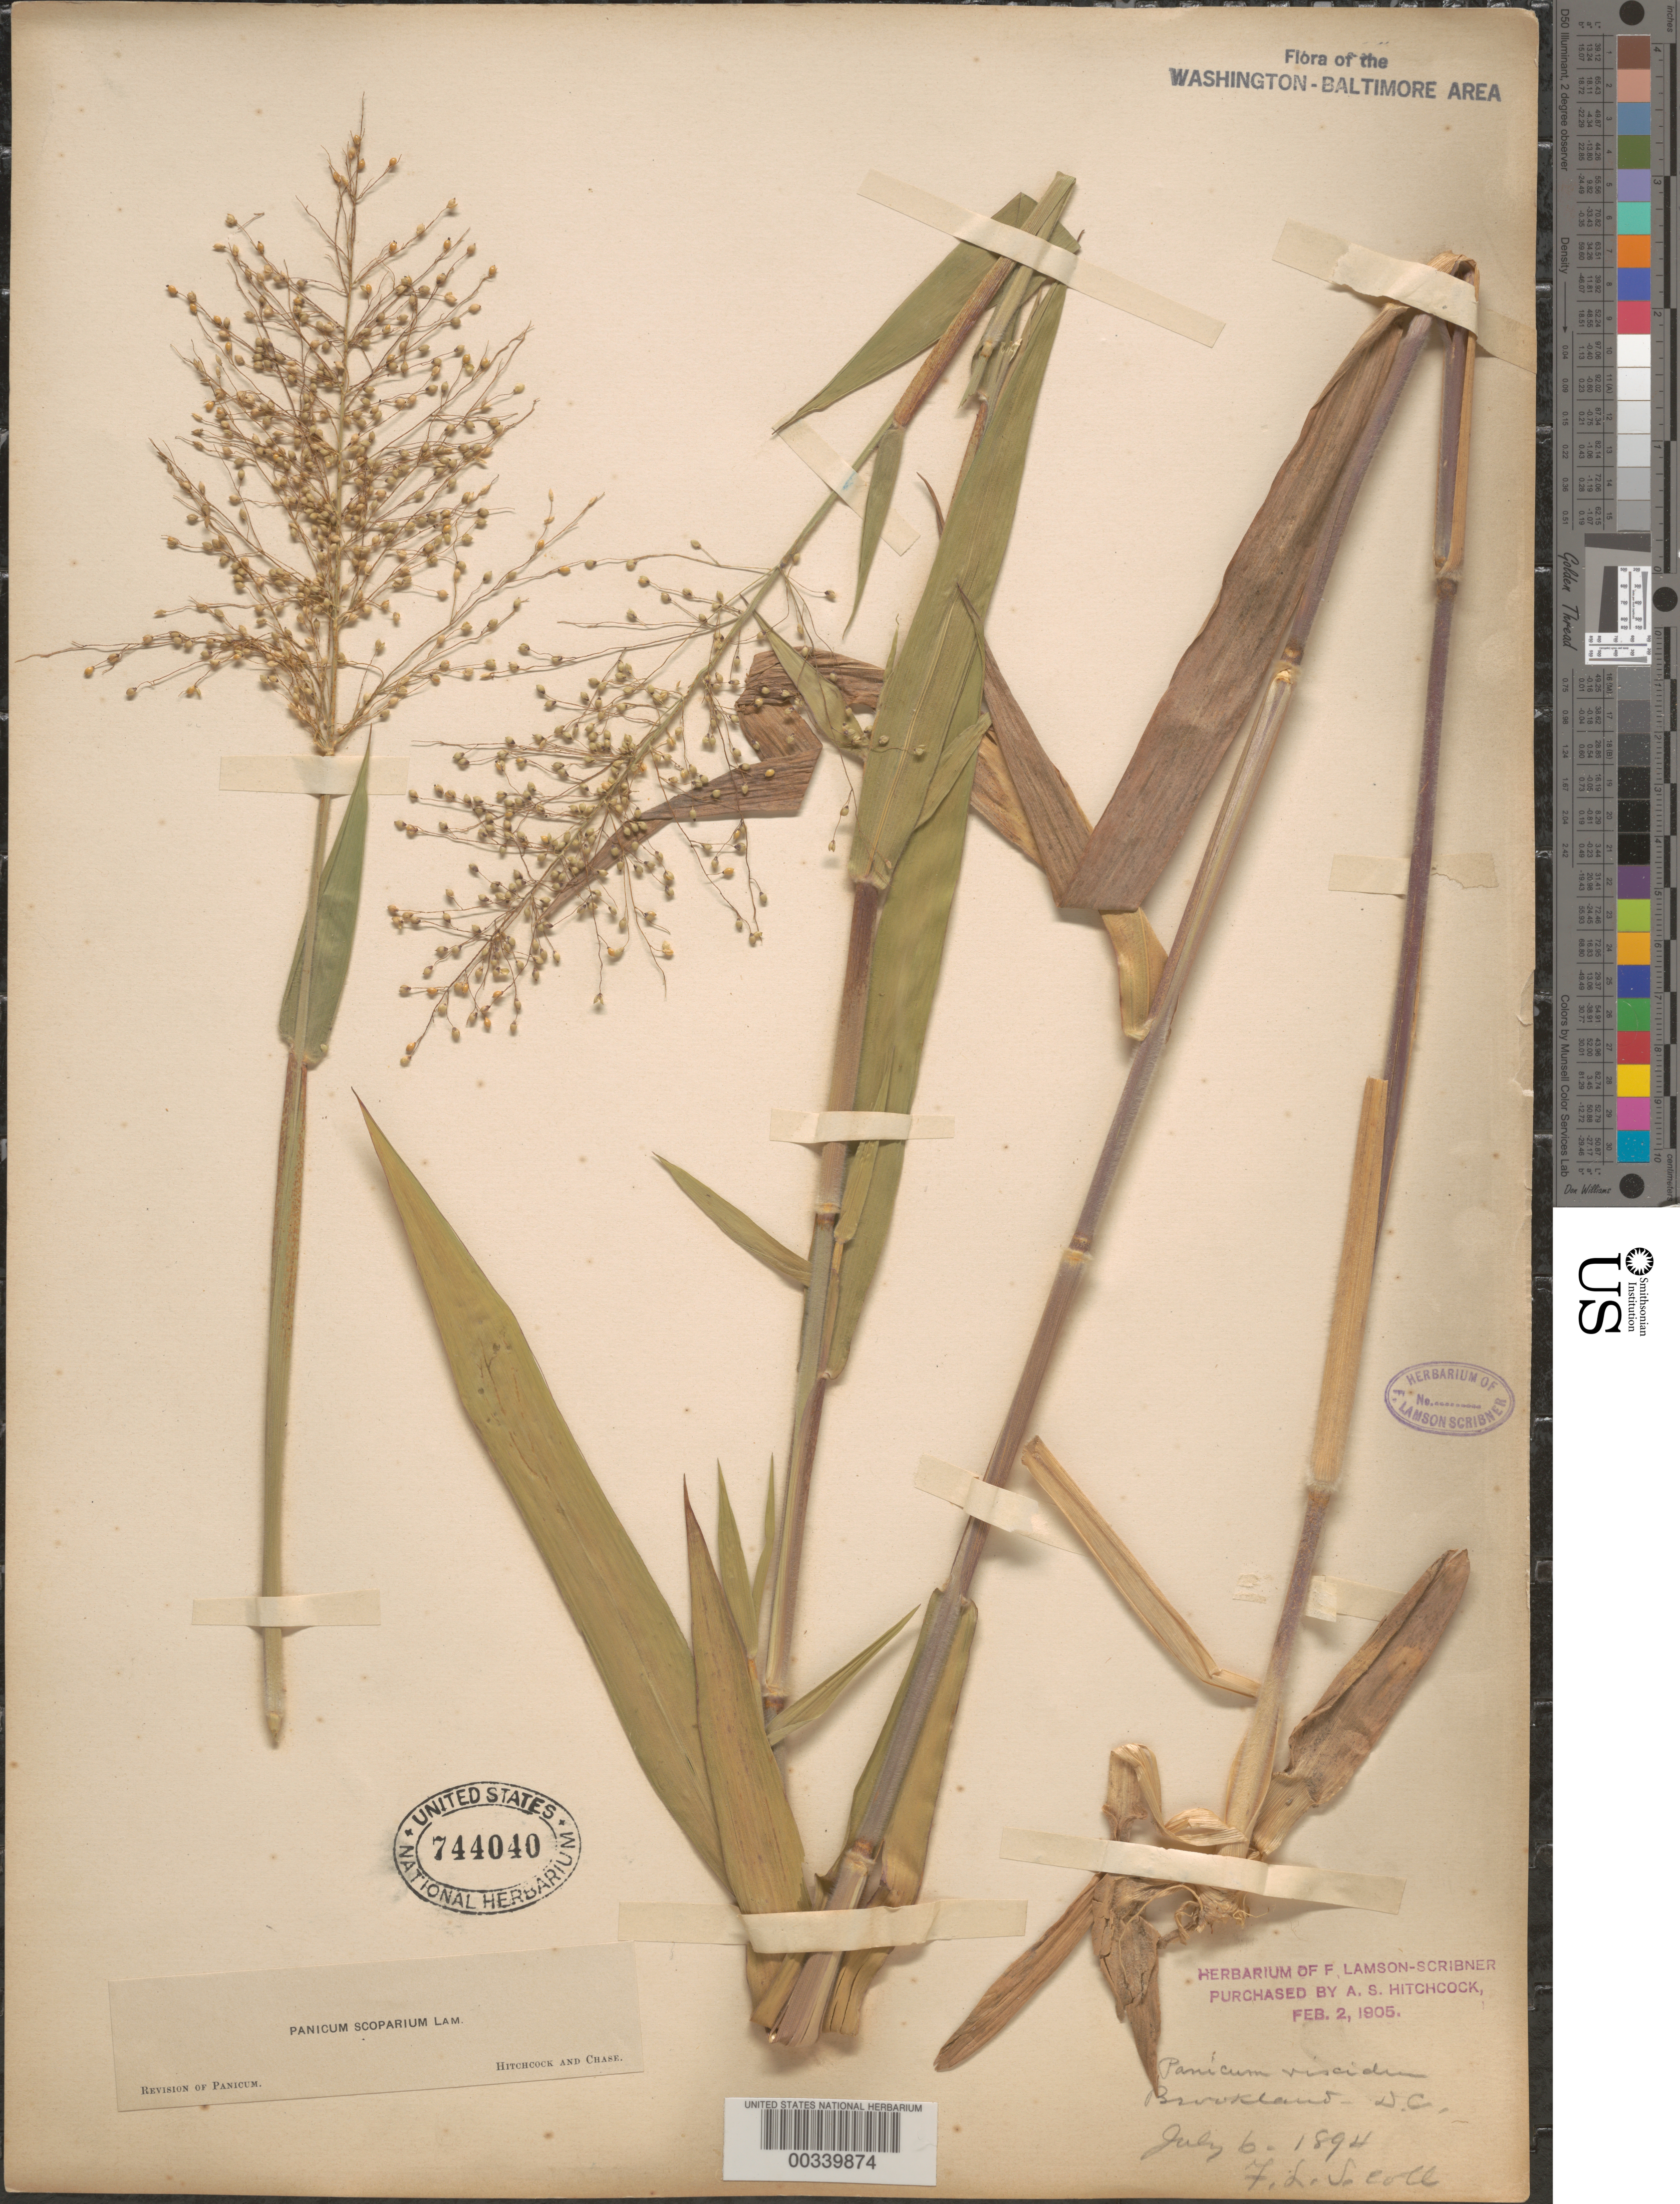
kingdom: Plantae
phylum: Tracheophyta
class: Liliopsida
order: Poales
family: Poaceae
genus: Dichanthelium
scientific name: Dichanthelium scoparium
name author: (Lam.) Gould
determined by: Hitchcock, A. S.; Chase, [M.] A.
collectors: F. L. Scribner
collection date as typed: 06 Jul 1894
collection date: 1894-07-06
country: United States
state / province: District of Columbia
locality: Brookland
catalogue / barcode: US 744040